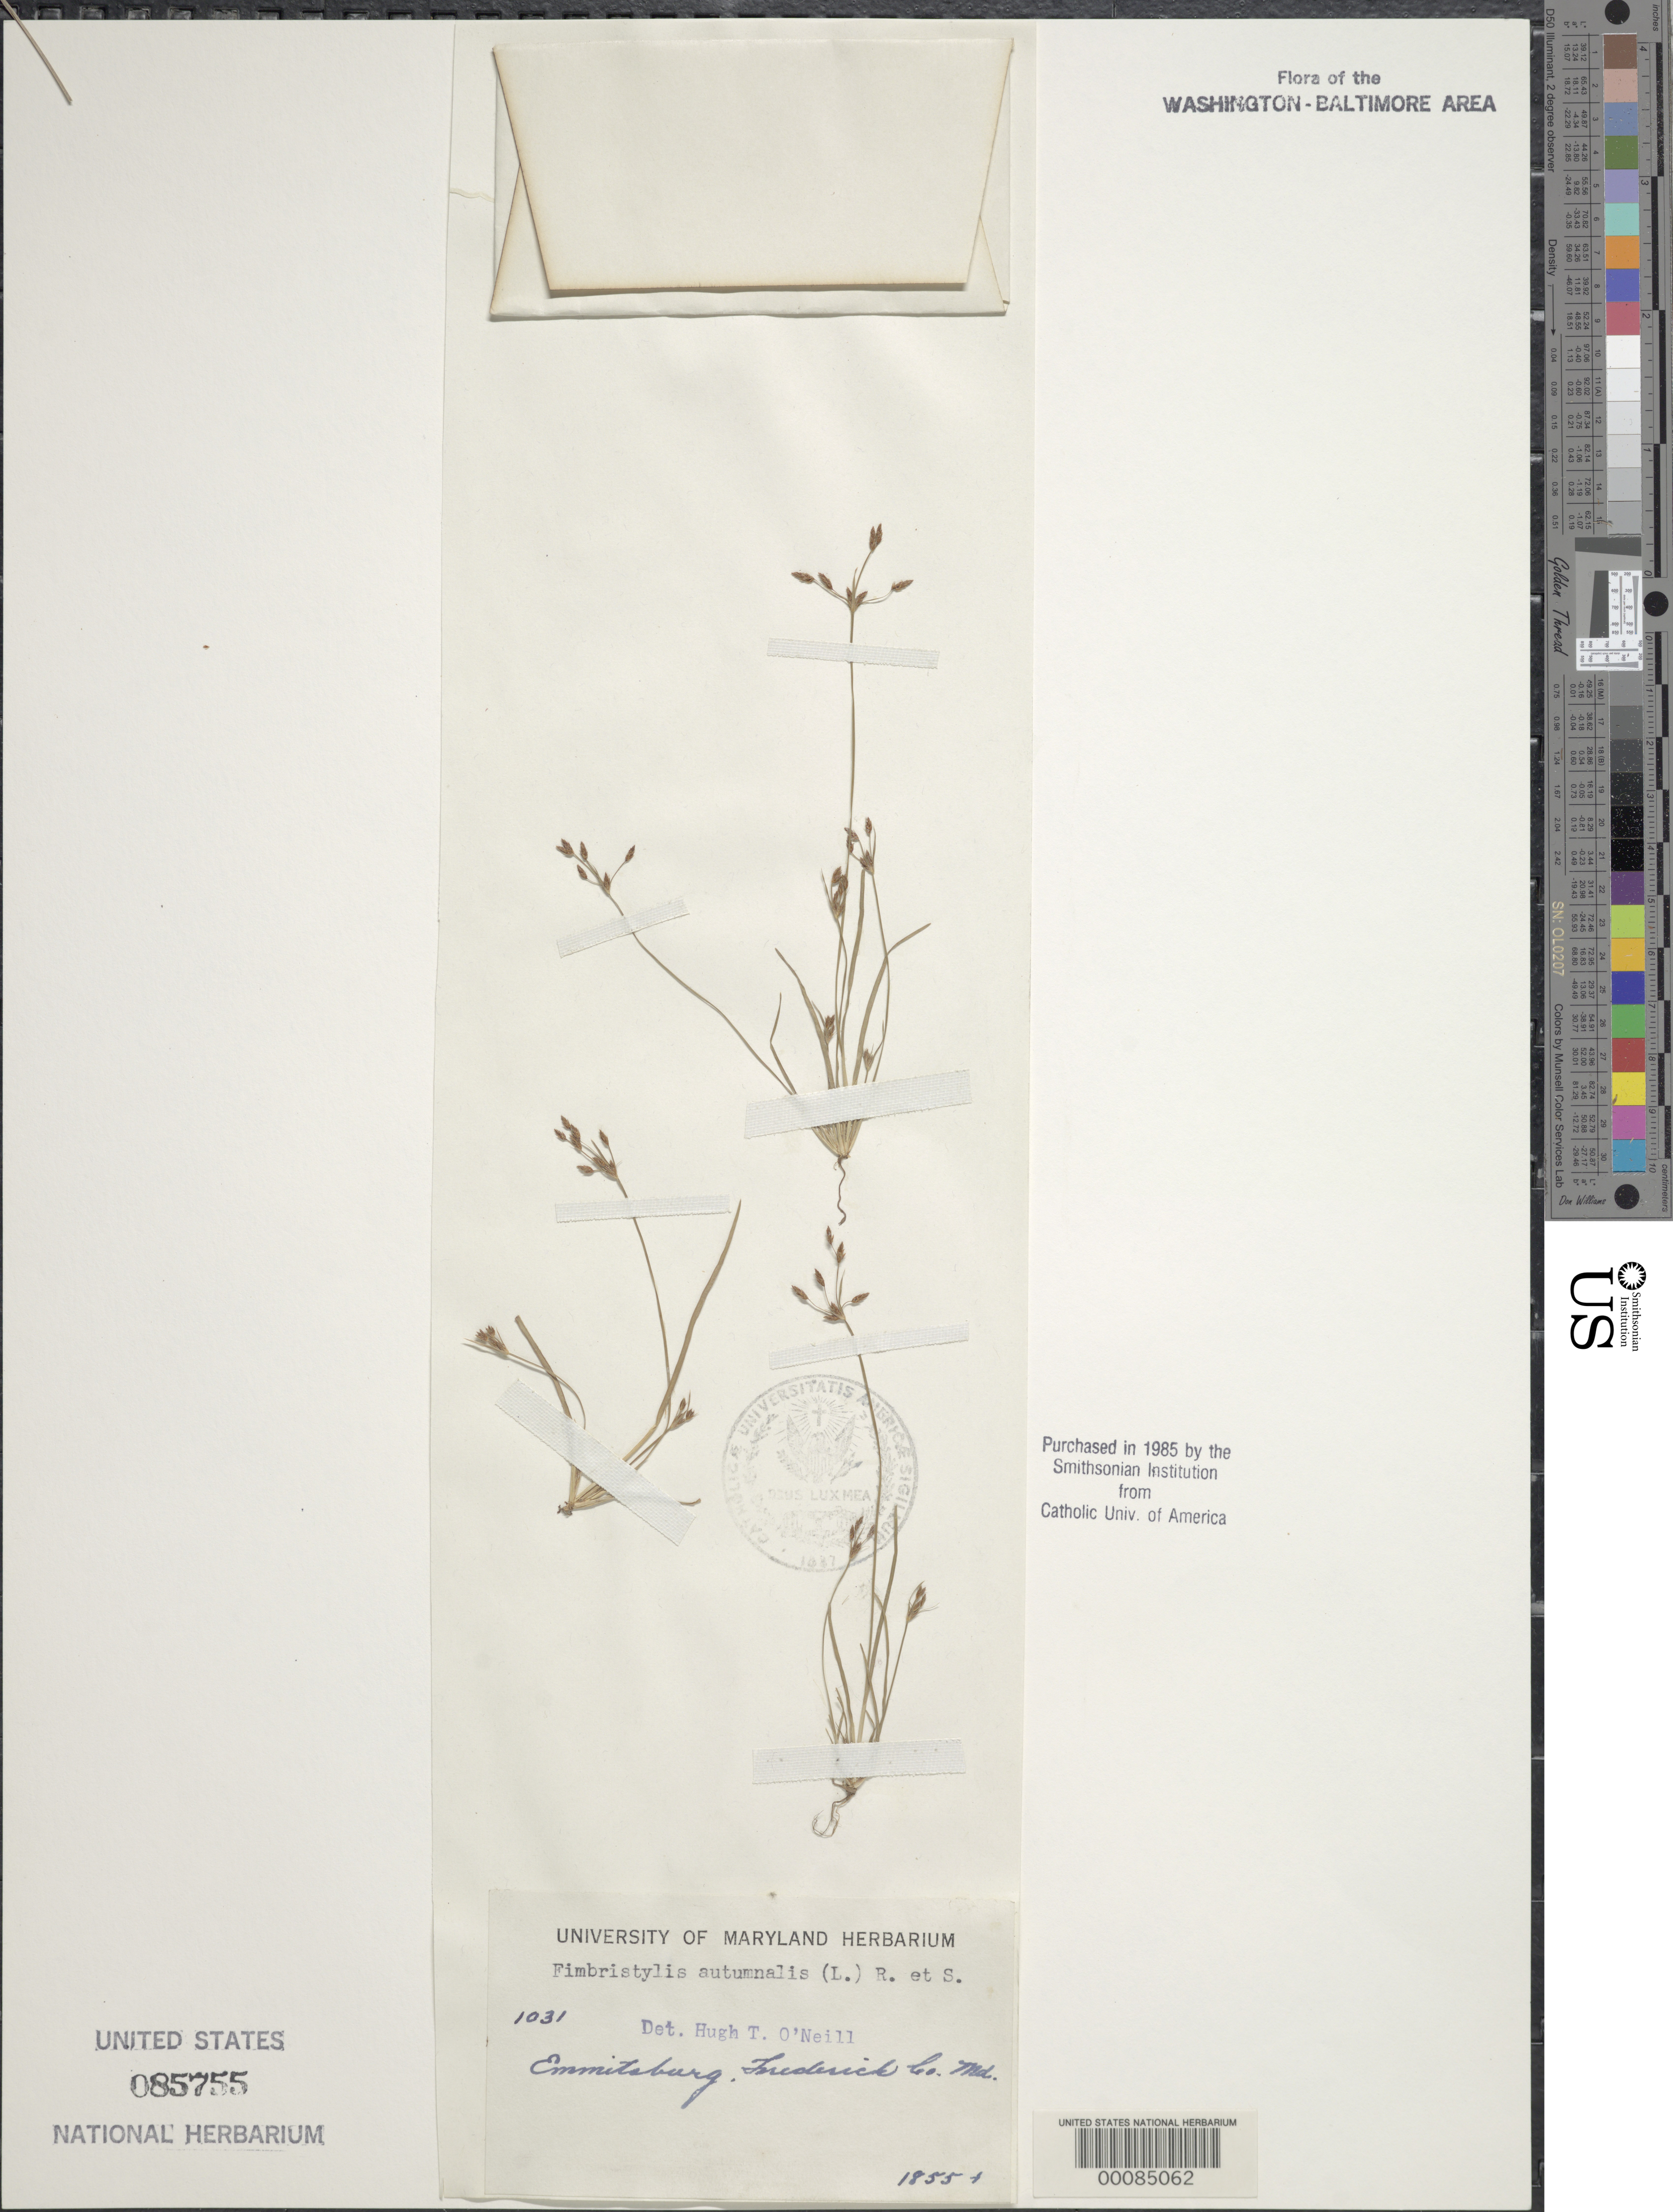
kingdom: Plantae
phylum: Tracheophyta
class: Liliopsida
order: Poales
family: Cyperaceae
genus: Fimbristylis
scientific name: Fimbristylis autumnalis (L.) Roem. & Schult.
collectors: H. O'Neill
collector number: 1031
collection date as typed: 1855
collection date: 1855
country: United States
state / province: Maryland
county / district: Frederick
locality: Emmitsburg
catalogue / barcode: US 85755